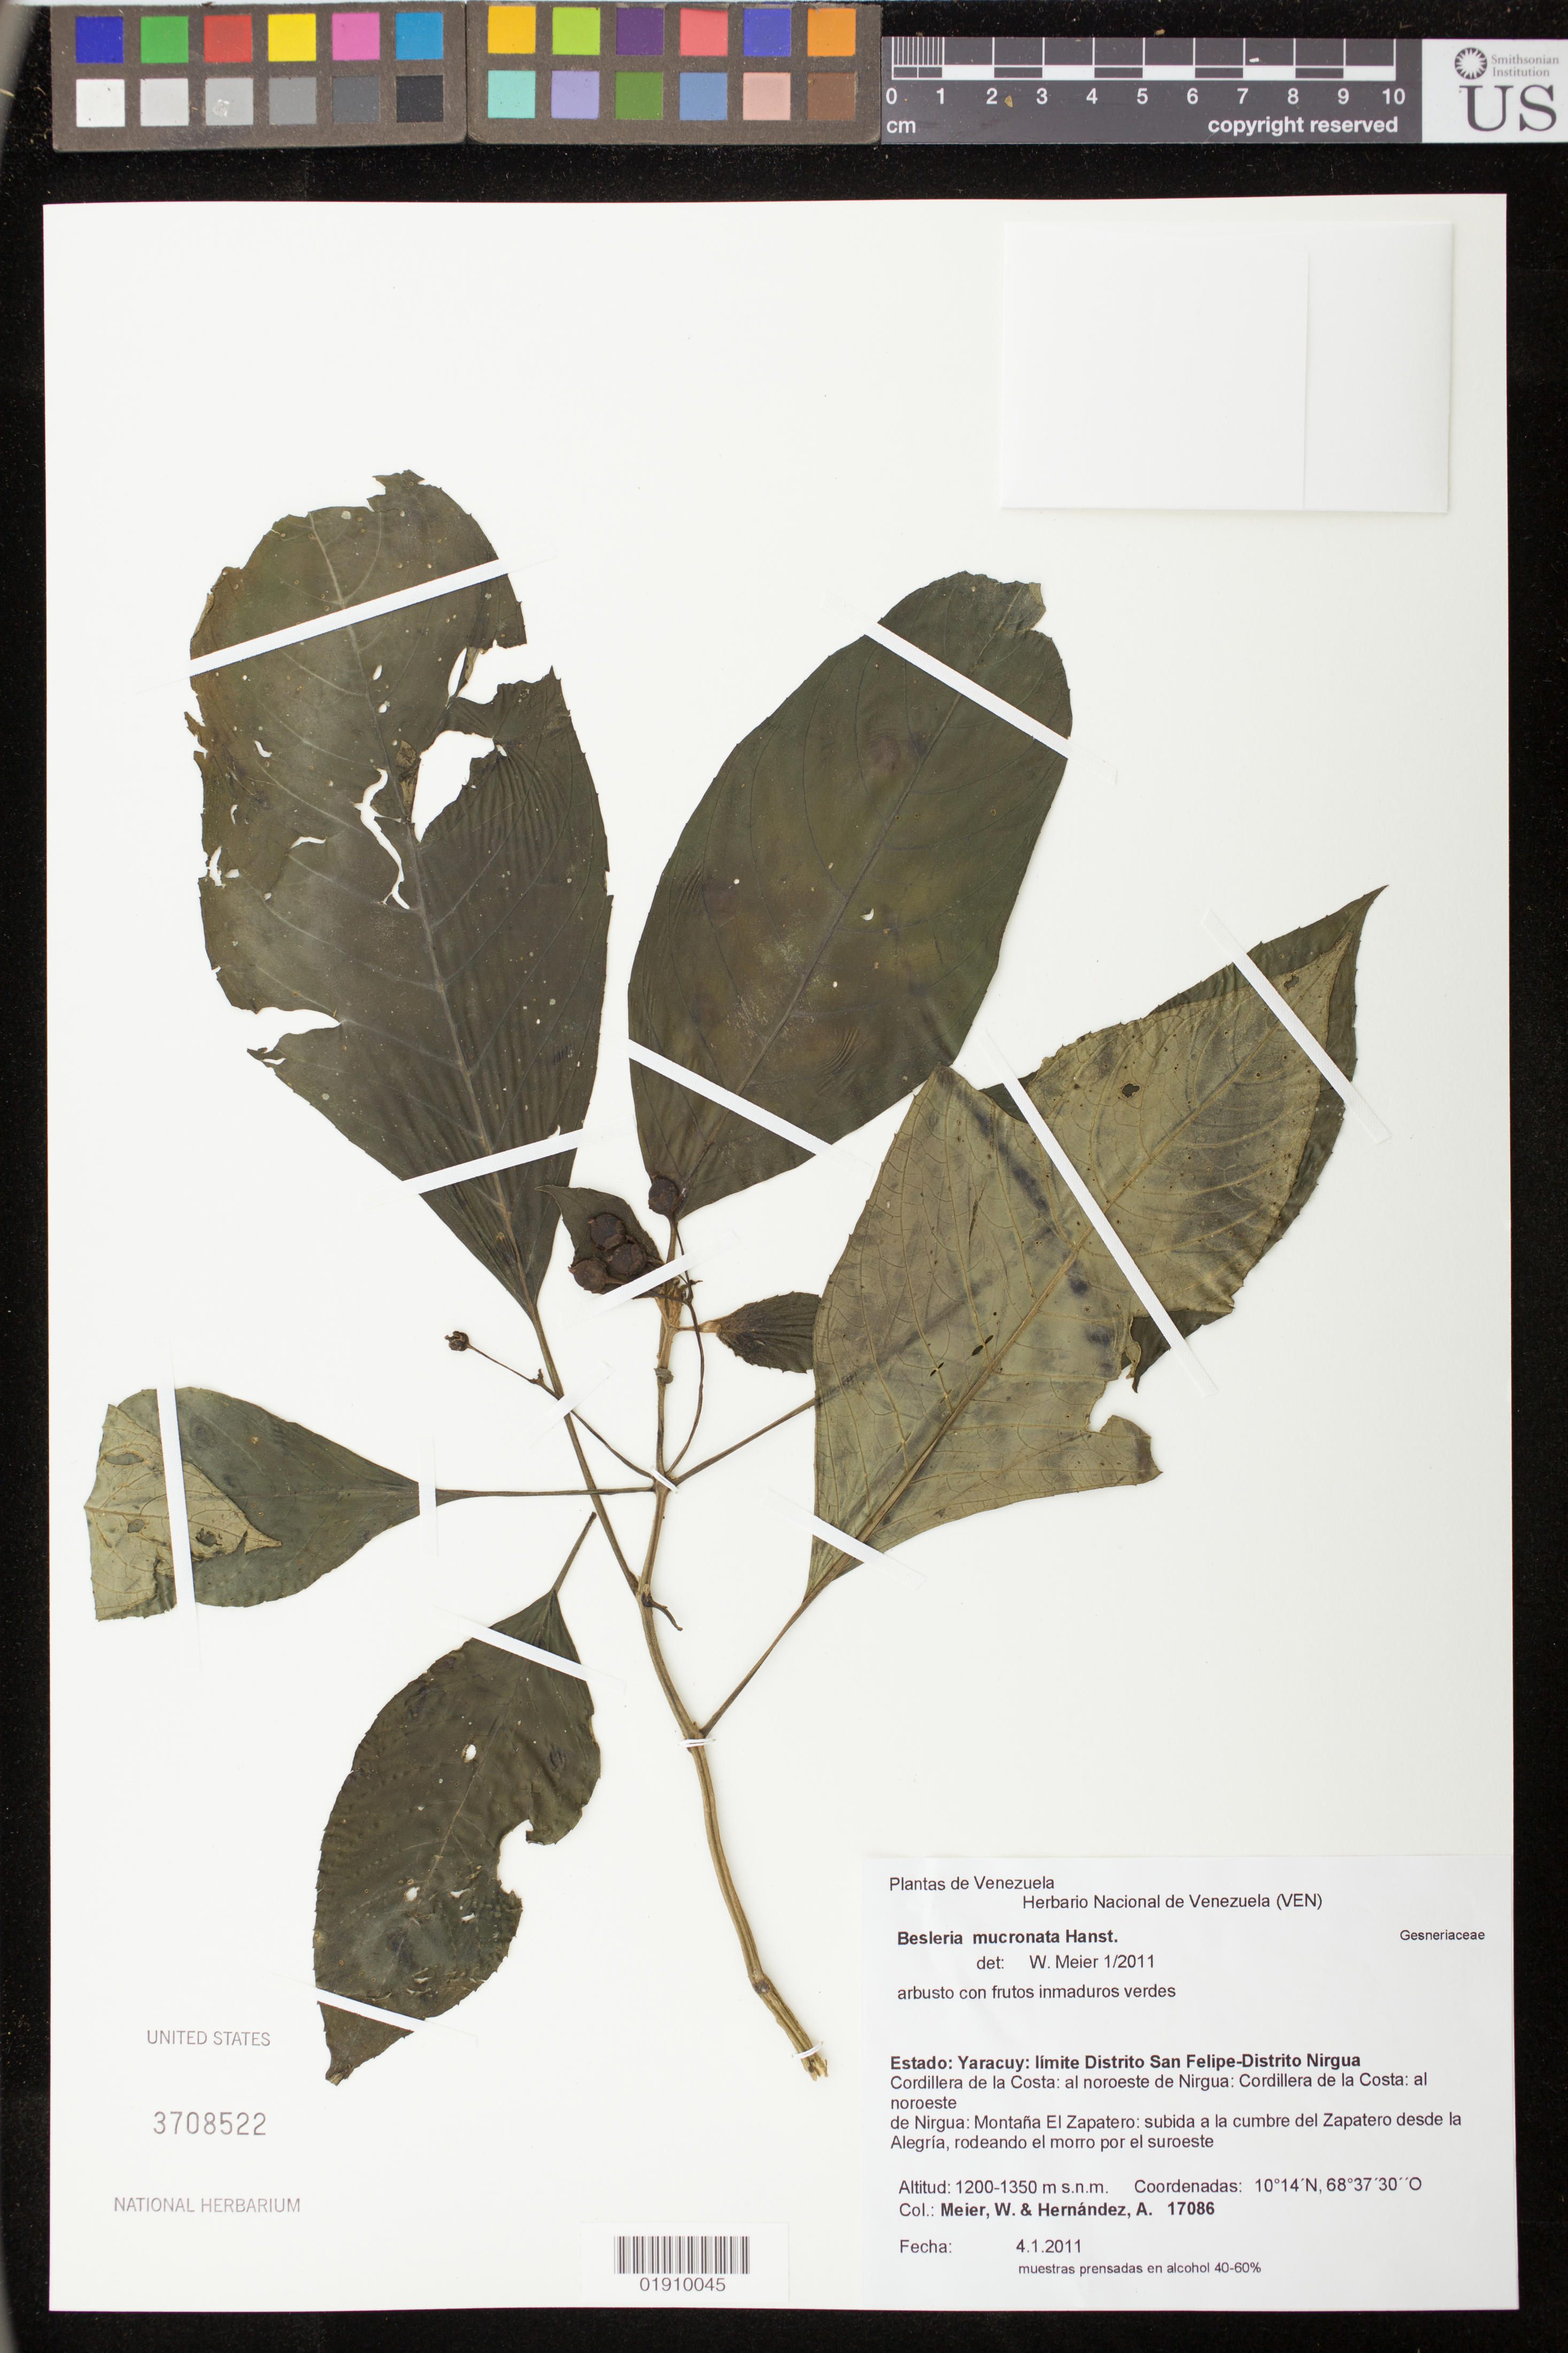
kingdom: Plantae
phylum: Tracheophyta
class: Magnoliopsida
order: Lamiales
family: Gesneriaceae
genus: Besleria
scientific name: Besleria mucronata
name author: Hanst.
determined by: Meier, Winfried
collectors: W. Meier & A. Hernandez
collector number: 17086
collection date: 2011-01-04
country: Venezuela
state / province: Yaracuy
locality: Venezuela, Estado: Yaracuy: límete Distrito San Felipe-Distrito Nirgua, Cordillera de la Costa: al noroeste de Nirgua: Montaña El Zapatero: subida a la cumbre del Zapatero desde la Alegria, rodeando el morro por el suroeste.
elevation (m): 1200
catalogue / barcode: US 3708522